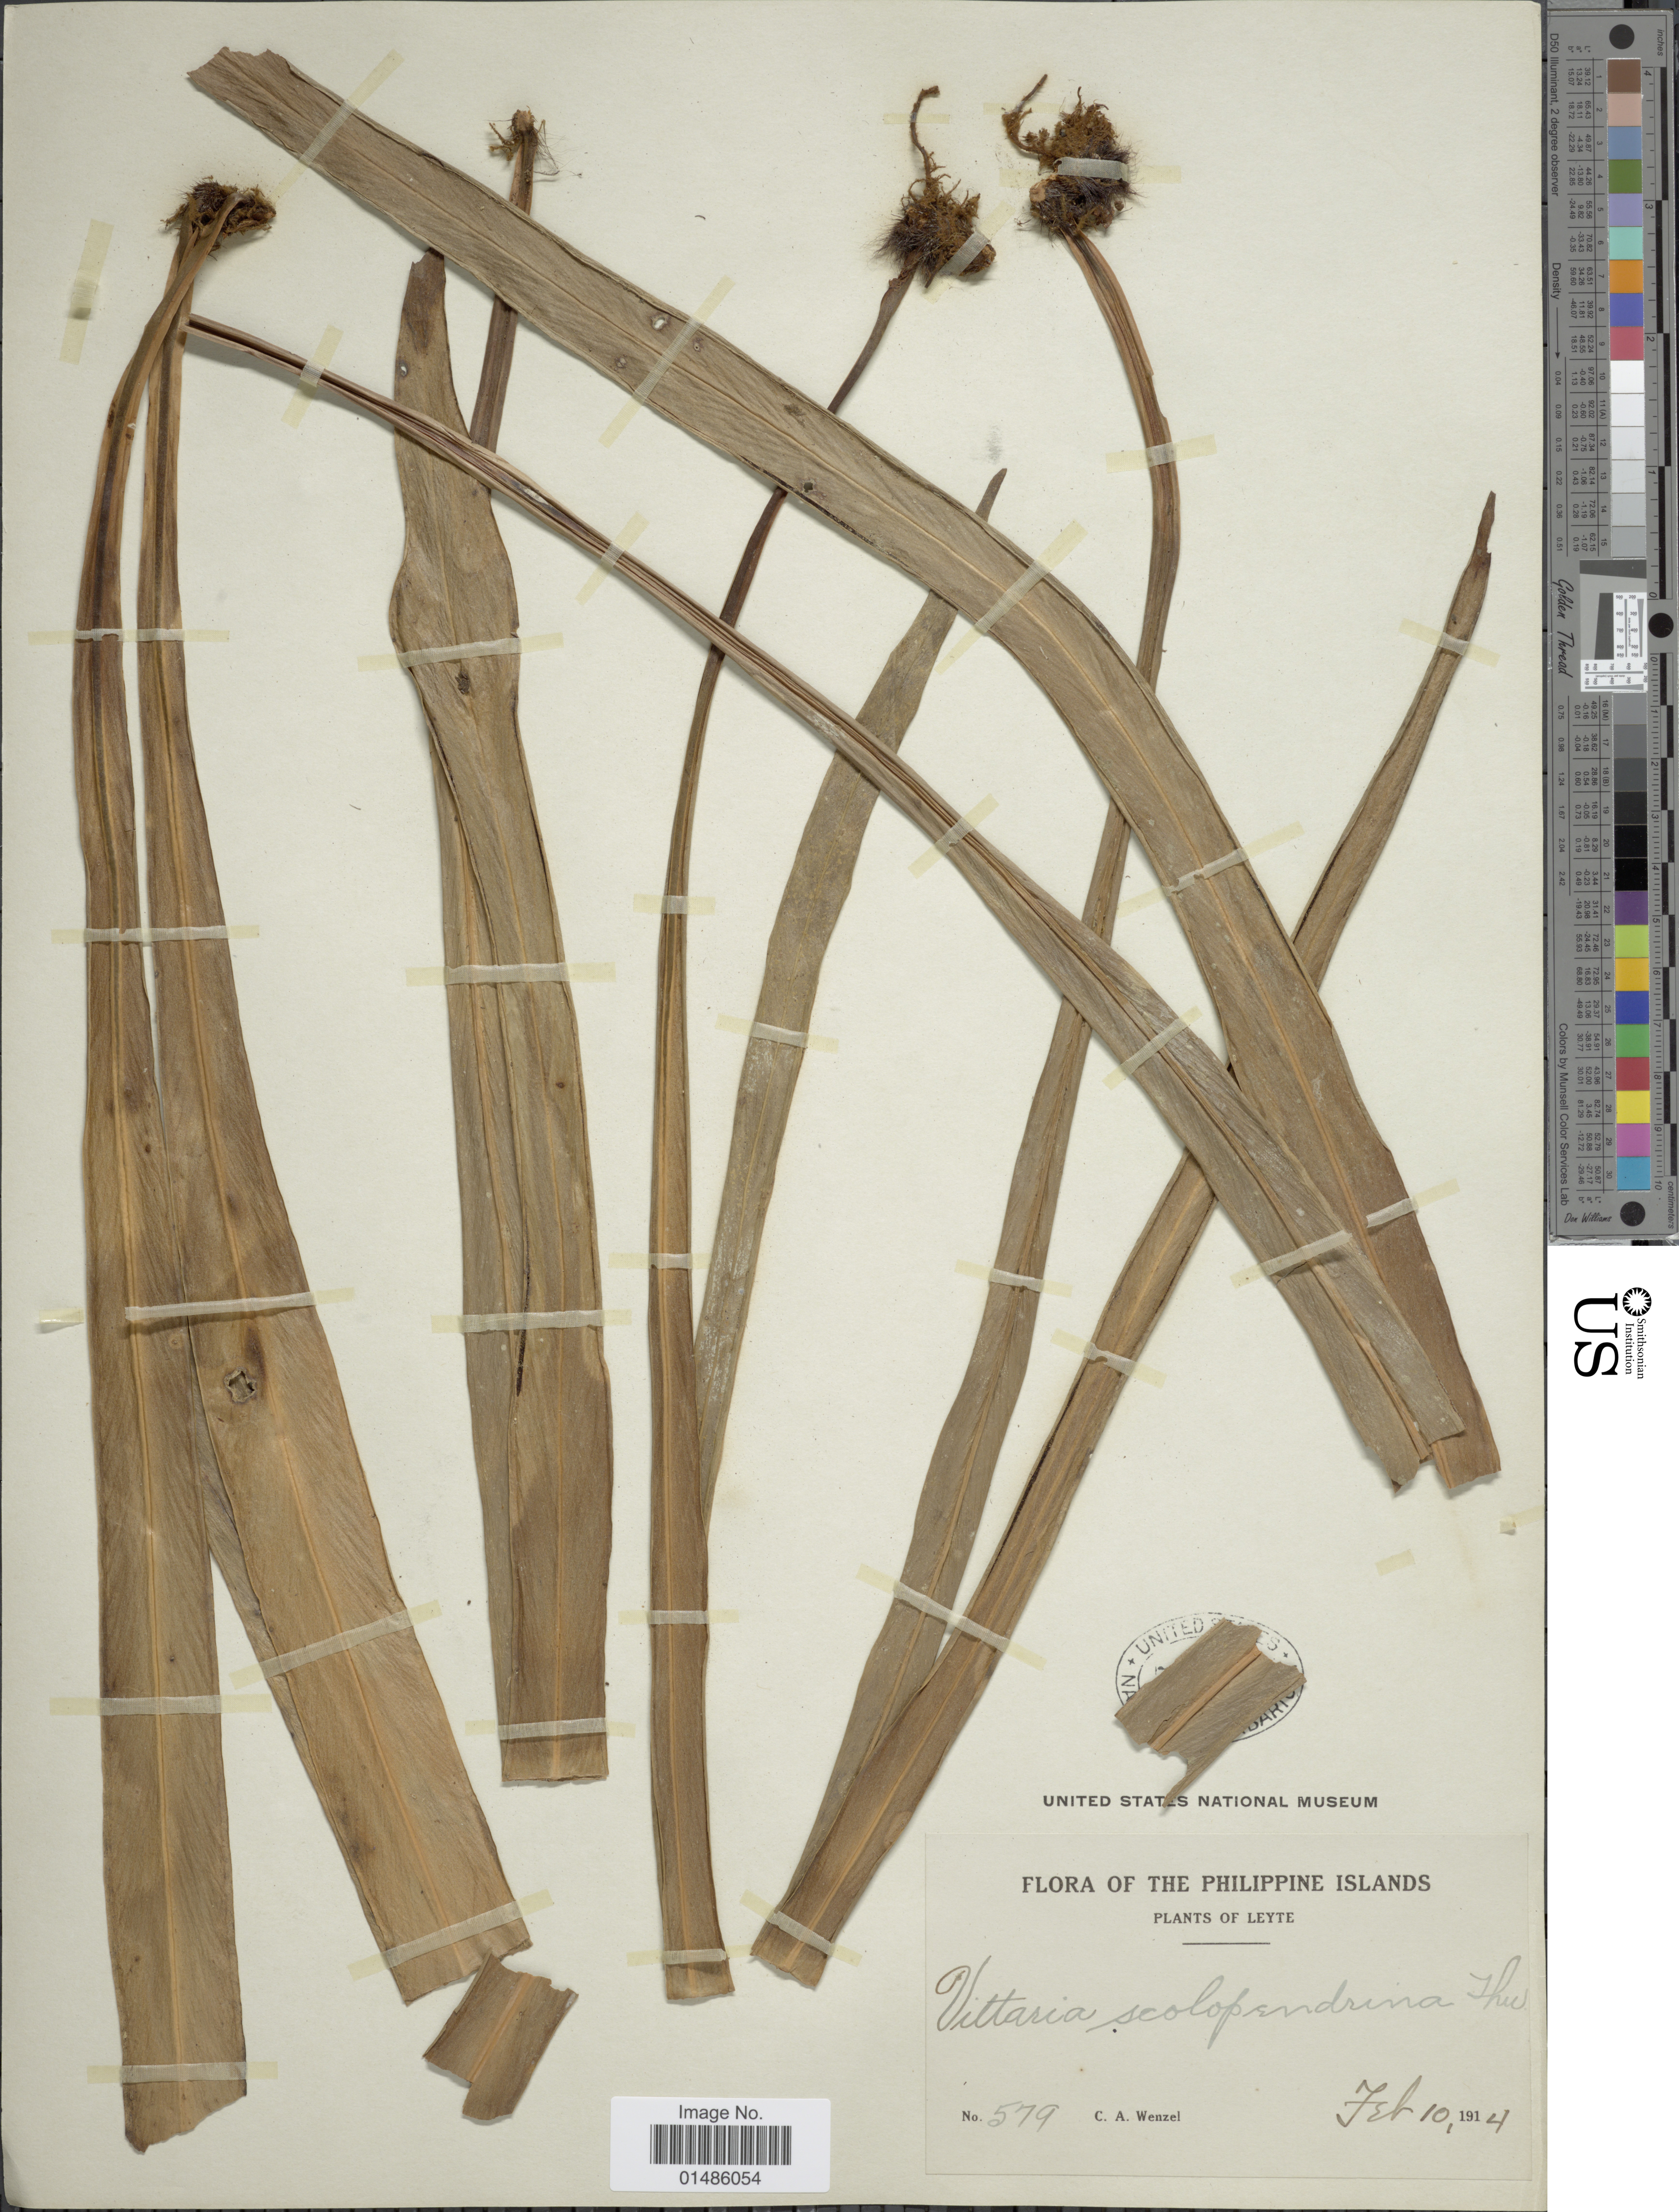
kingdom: Plantae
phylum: Tracheophyta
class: Polypodiopsida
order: Polypodiales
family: Pteridaceae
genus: Haplopteris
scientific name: Haplopteris scolopendrina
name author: (Bory) Presl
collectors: C. Wenzel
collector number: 579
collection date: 1914-02-10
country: Philippines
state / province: Eastern Visayas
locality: Leyte.